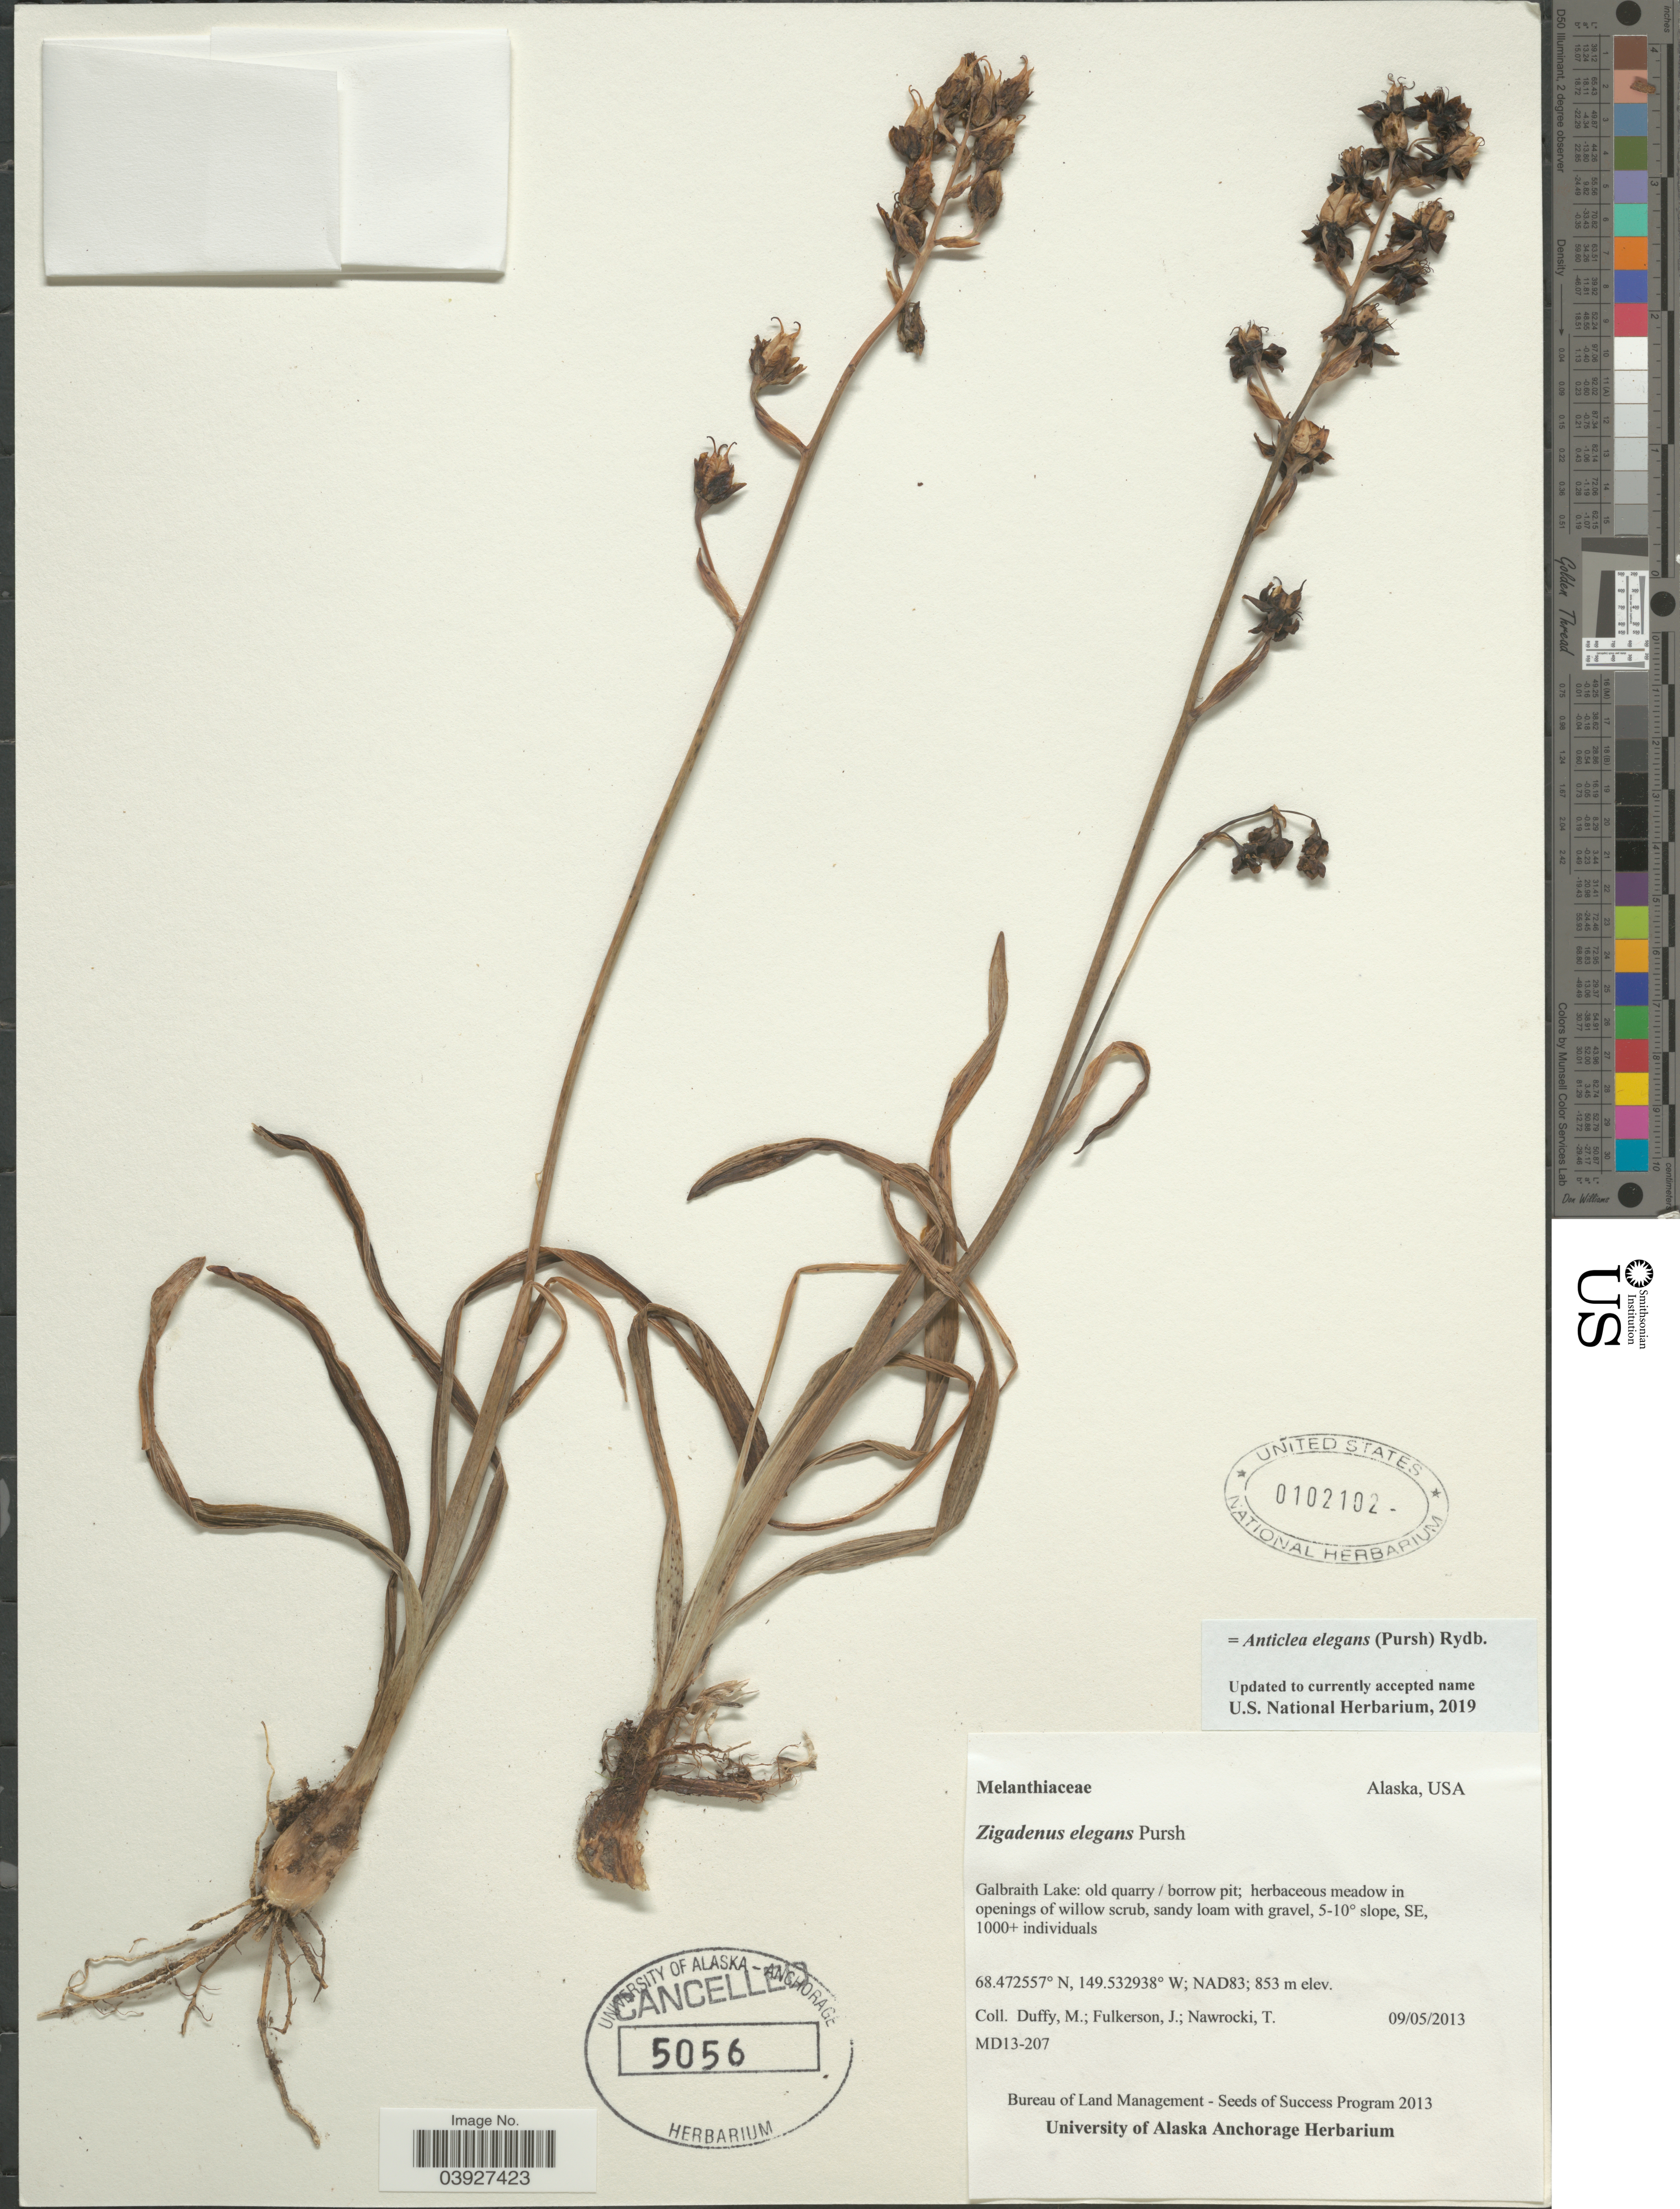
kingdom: Plantae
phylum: Tracheophyta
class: Liliopsida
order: Liliales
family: Melanthiaceae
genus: Anticlea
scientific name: Anticlea elegans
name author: (Pursh) Rydb.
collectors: M. Duffy, J. Fulkerson & T. Nawrocki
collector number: MD13-207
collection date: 2013-09-05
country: United States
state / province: Alaska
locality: Galbraith Lake: old quarry/ borrow pit.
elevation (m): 853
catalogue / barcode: US 102102